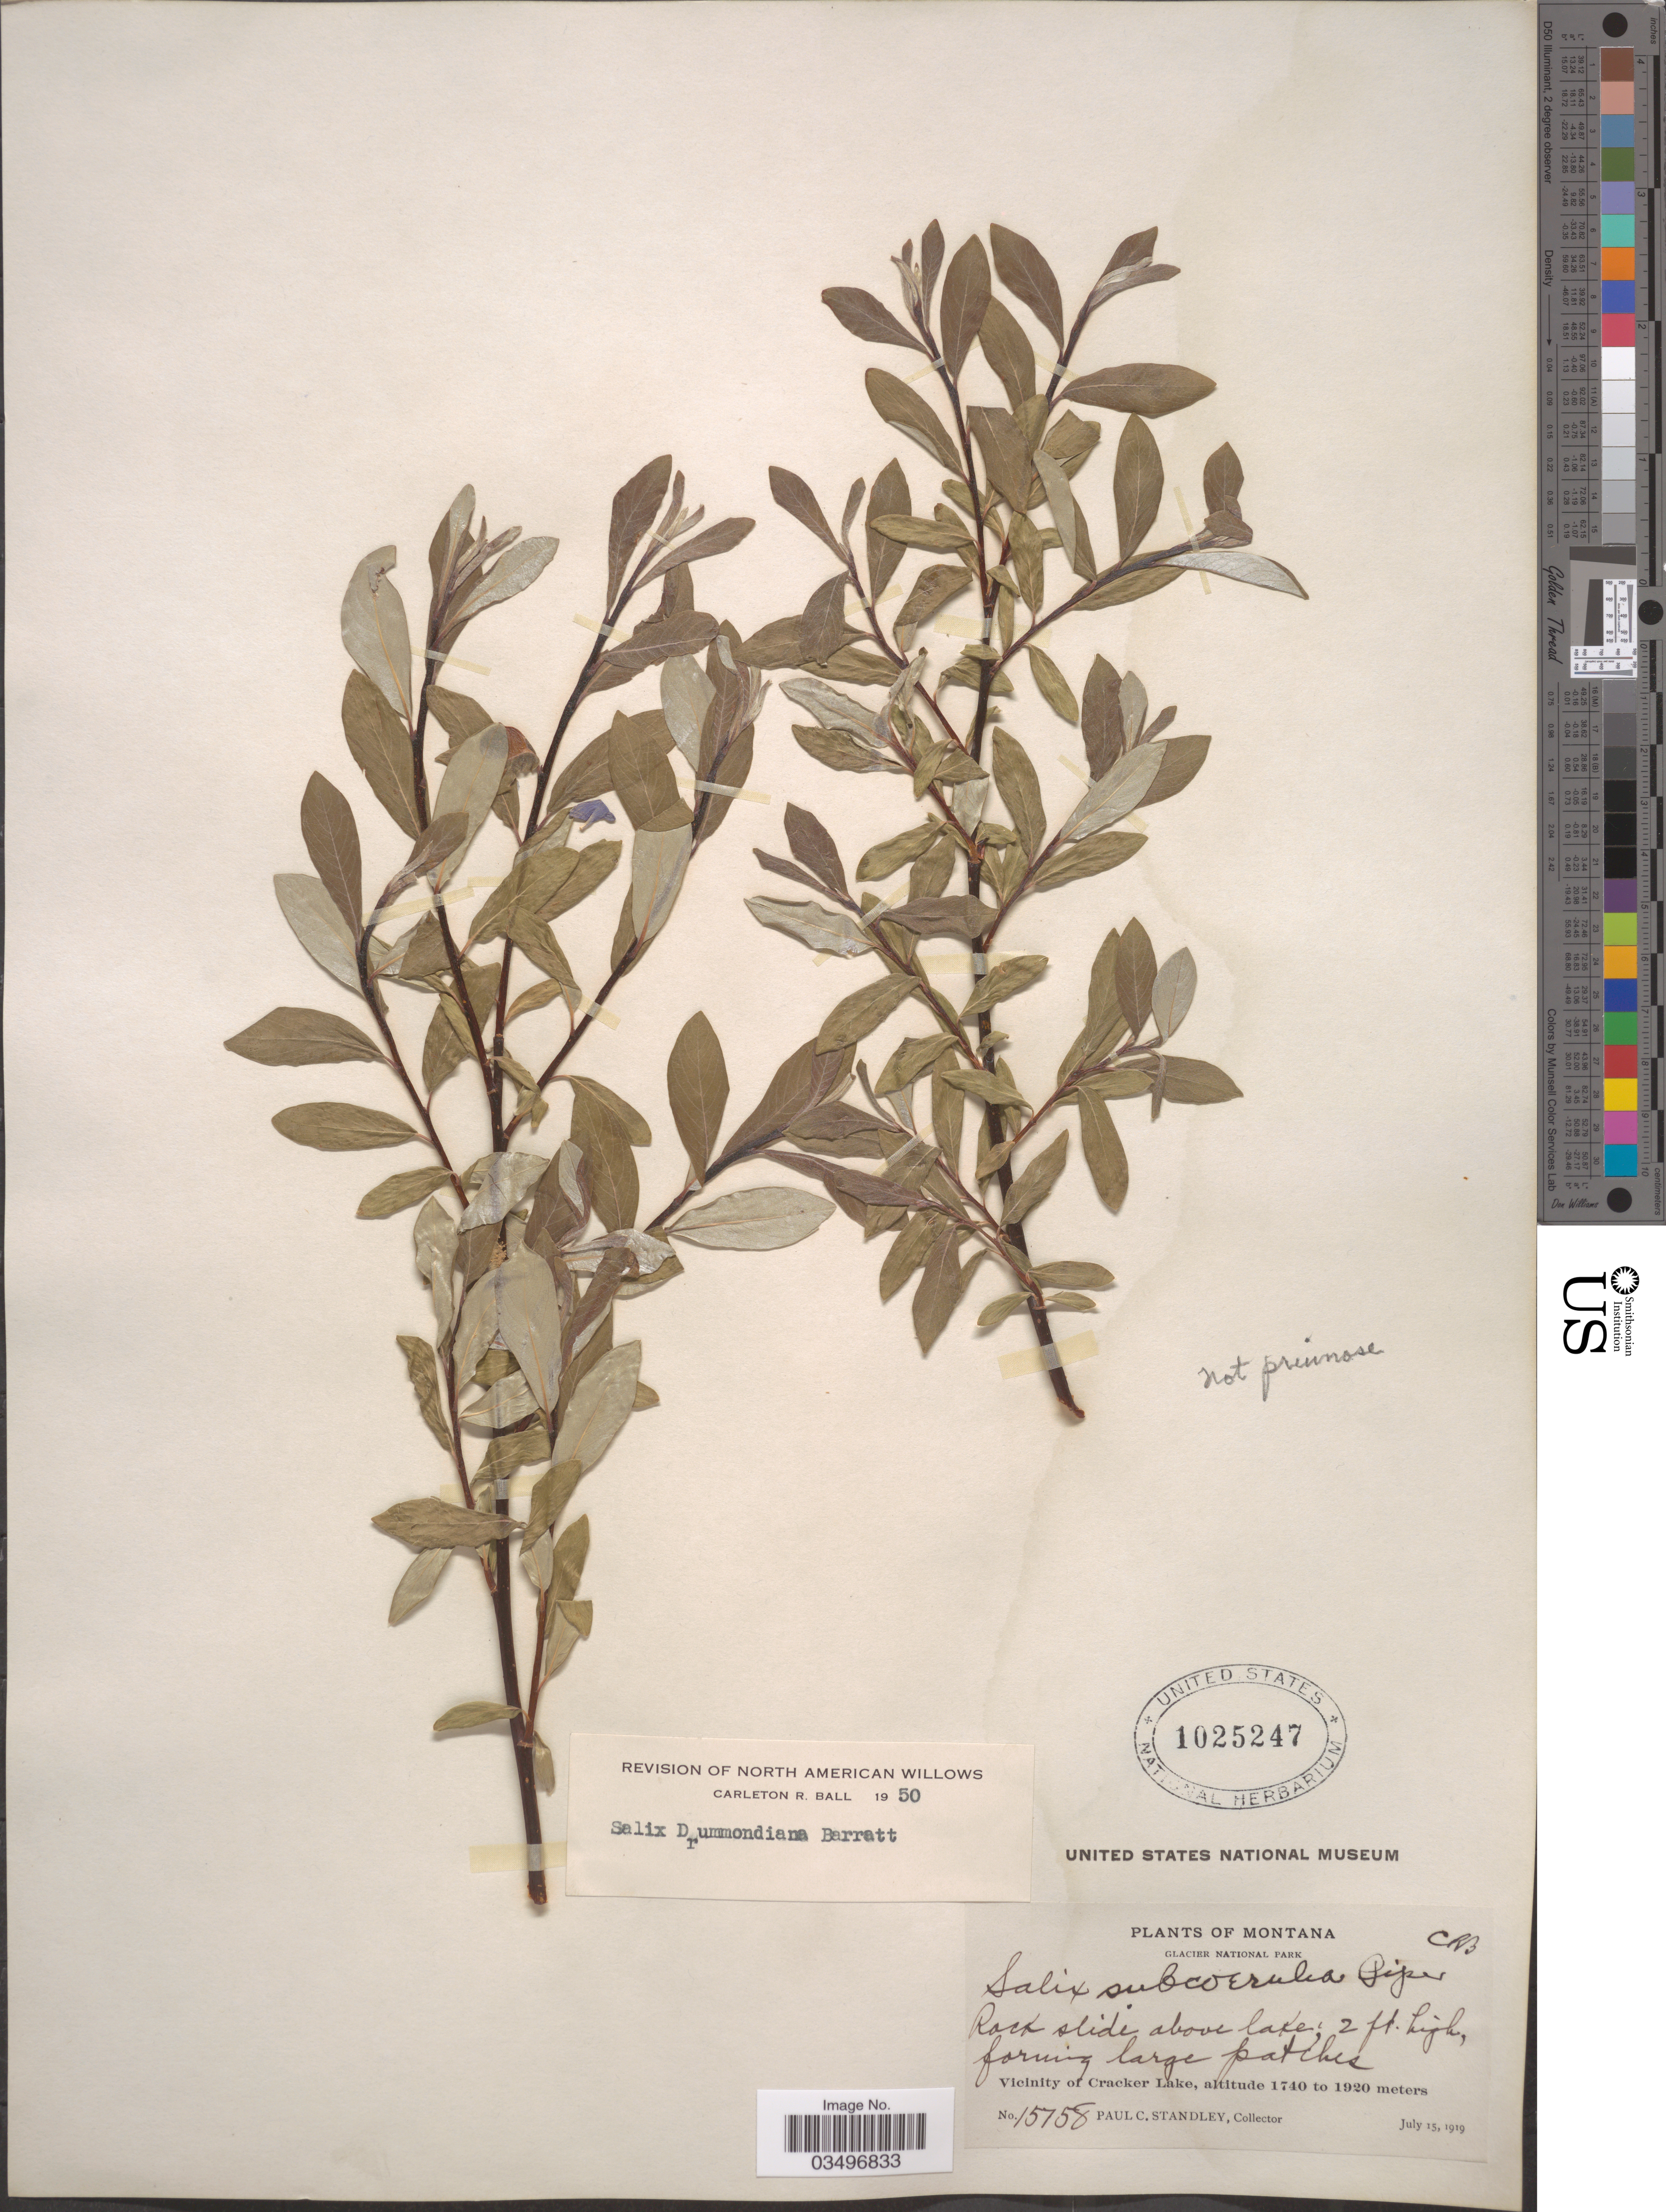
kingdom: Plantae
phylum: Tracheophyta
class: Magnoliopsida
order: Malpighiales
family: Salicaceae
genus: Salix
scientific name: Salix drummondiana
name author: Barratt ex Hook.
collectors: P. C. Standley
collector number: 15758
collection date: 1919-07-15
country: United States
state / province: Montana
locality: Glacier National Park. Rock slide above lake. Vicinity of Cracker Lake.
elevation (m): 1740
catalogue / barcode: US 1025247